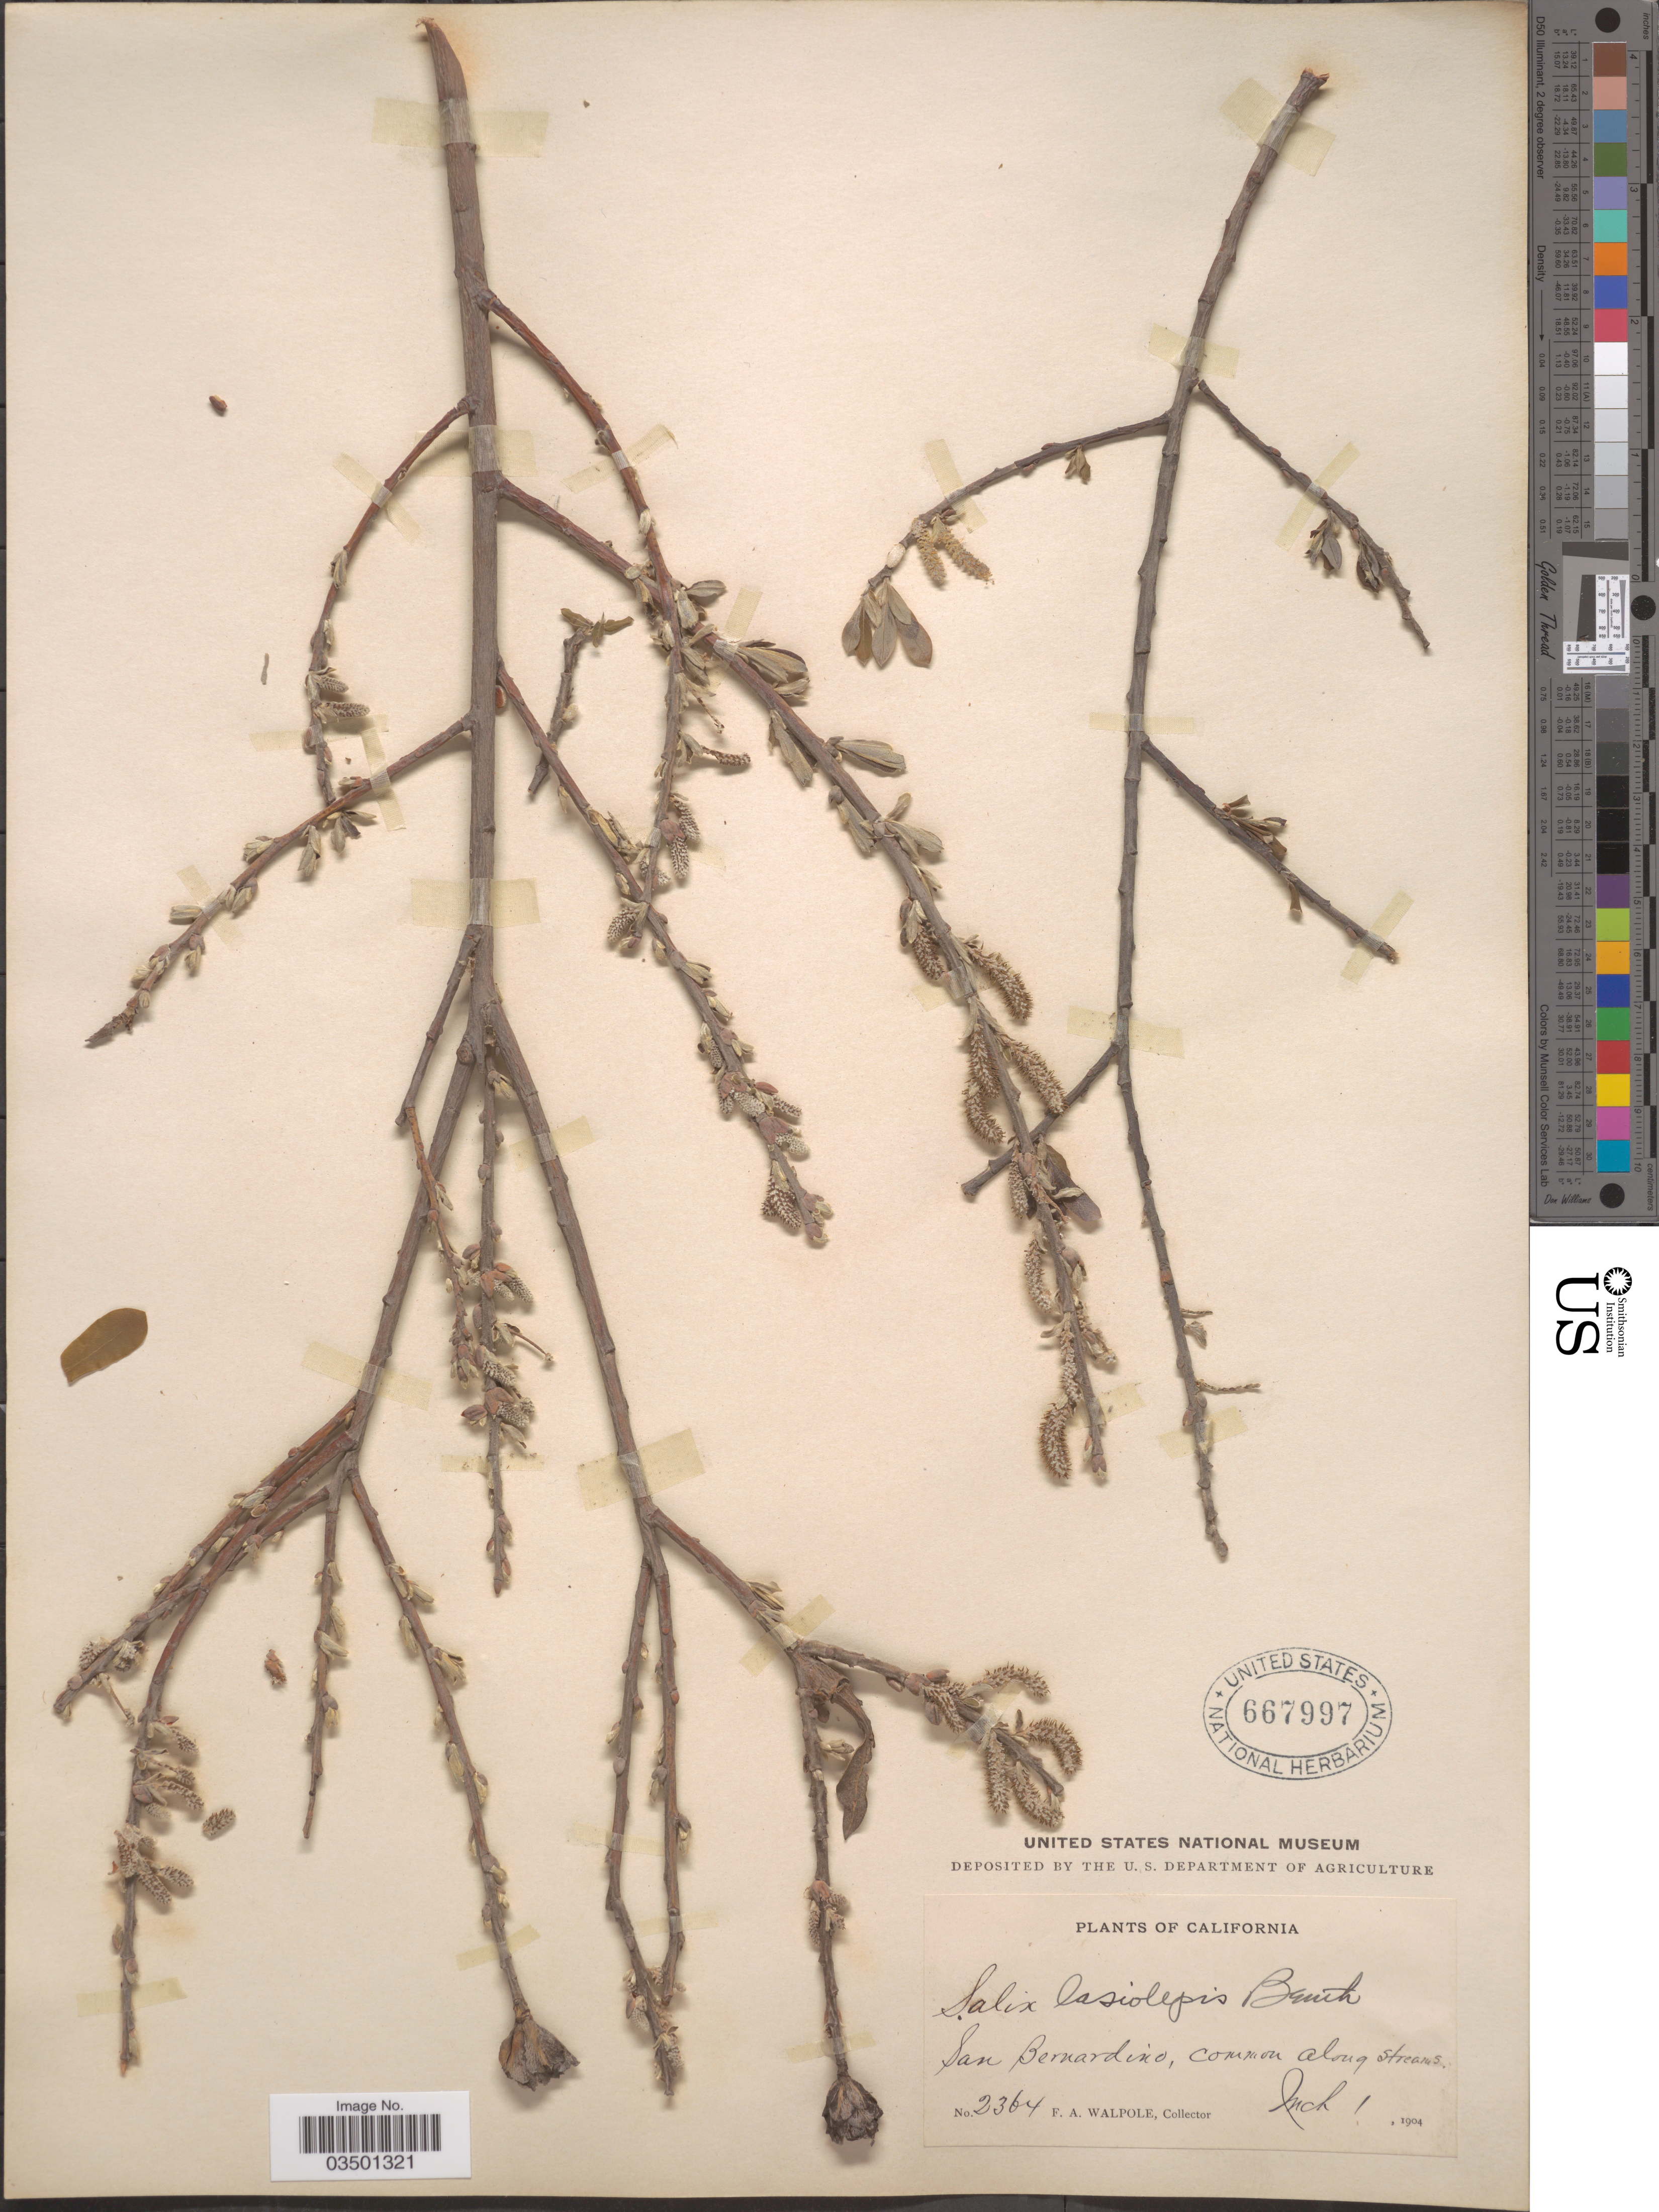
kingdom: Plantae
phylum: Tracheophyta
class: Magnoliopsida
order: Malpighiales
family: Salicaceae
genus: Salix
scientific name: Salix lasiolepis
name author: Benth.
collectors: F. Walpole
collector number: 2364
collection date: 1904-03-01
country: United States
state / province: California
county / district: San Bernardino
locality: San Bernardino.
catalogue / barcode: US 667997